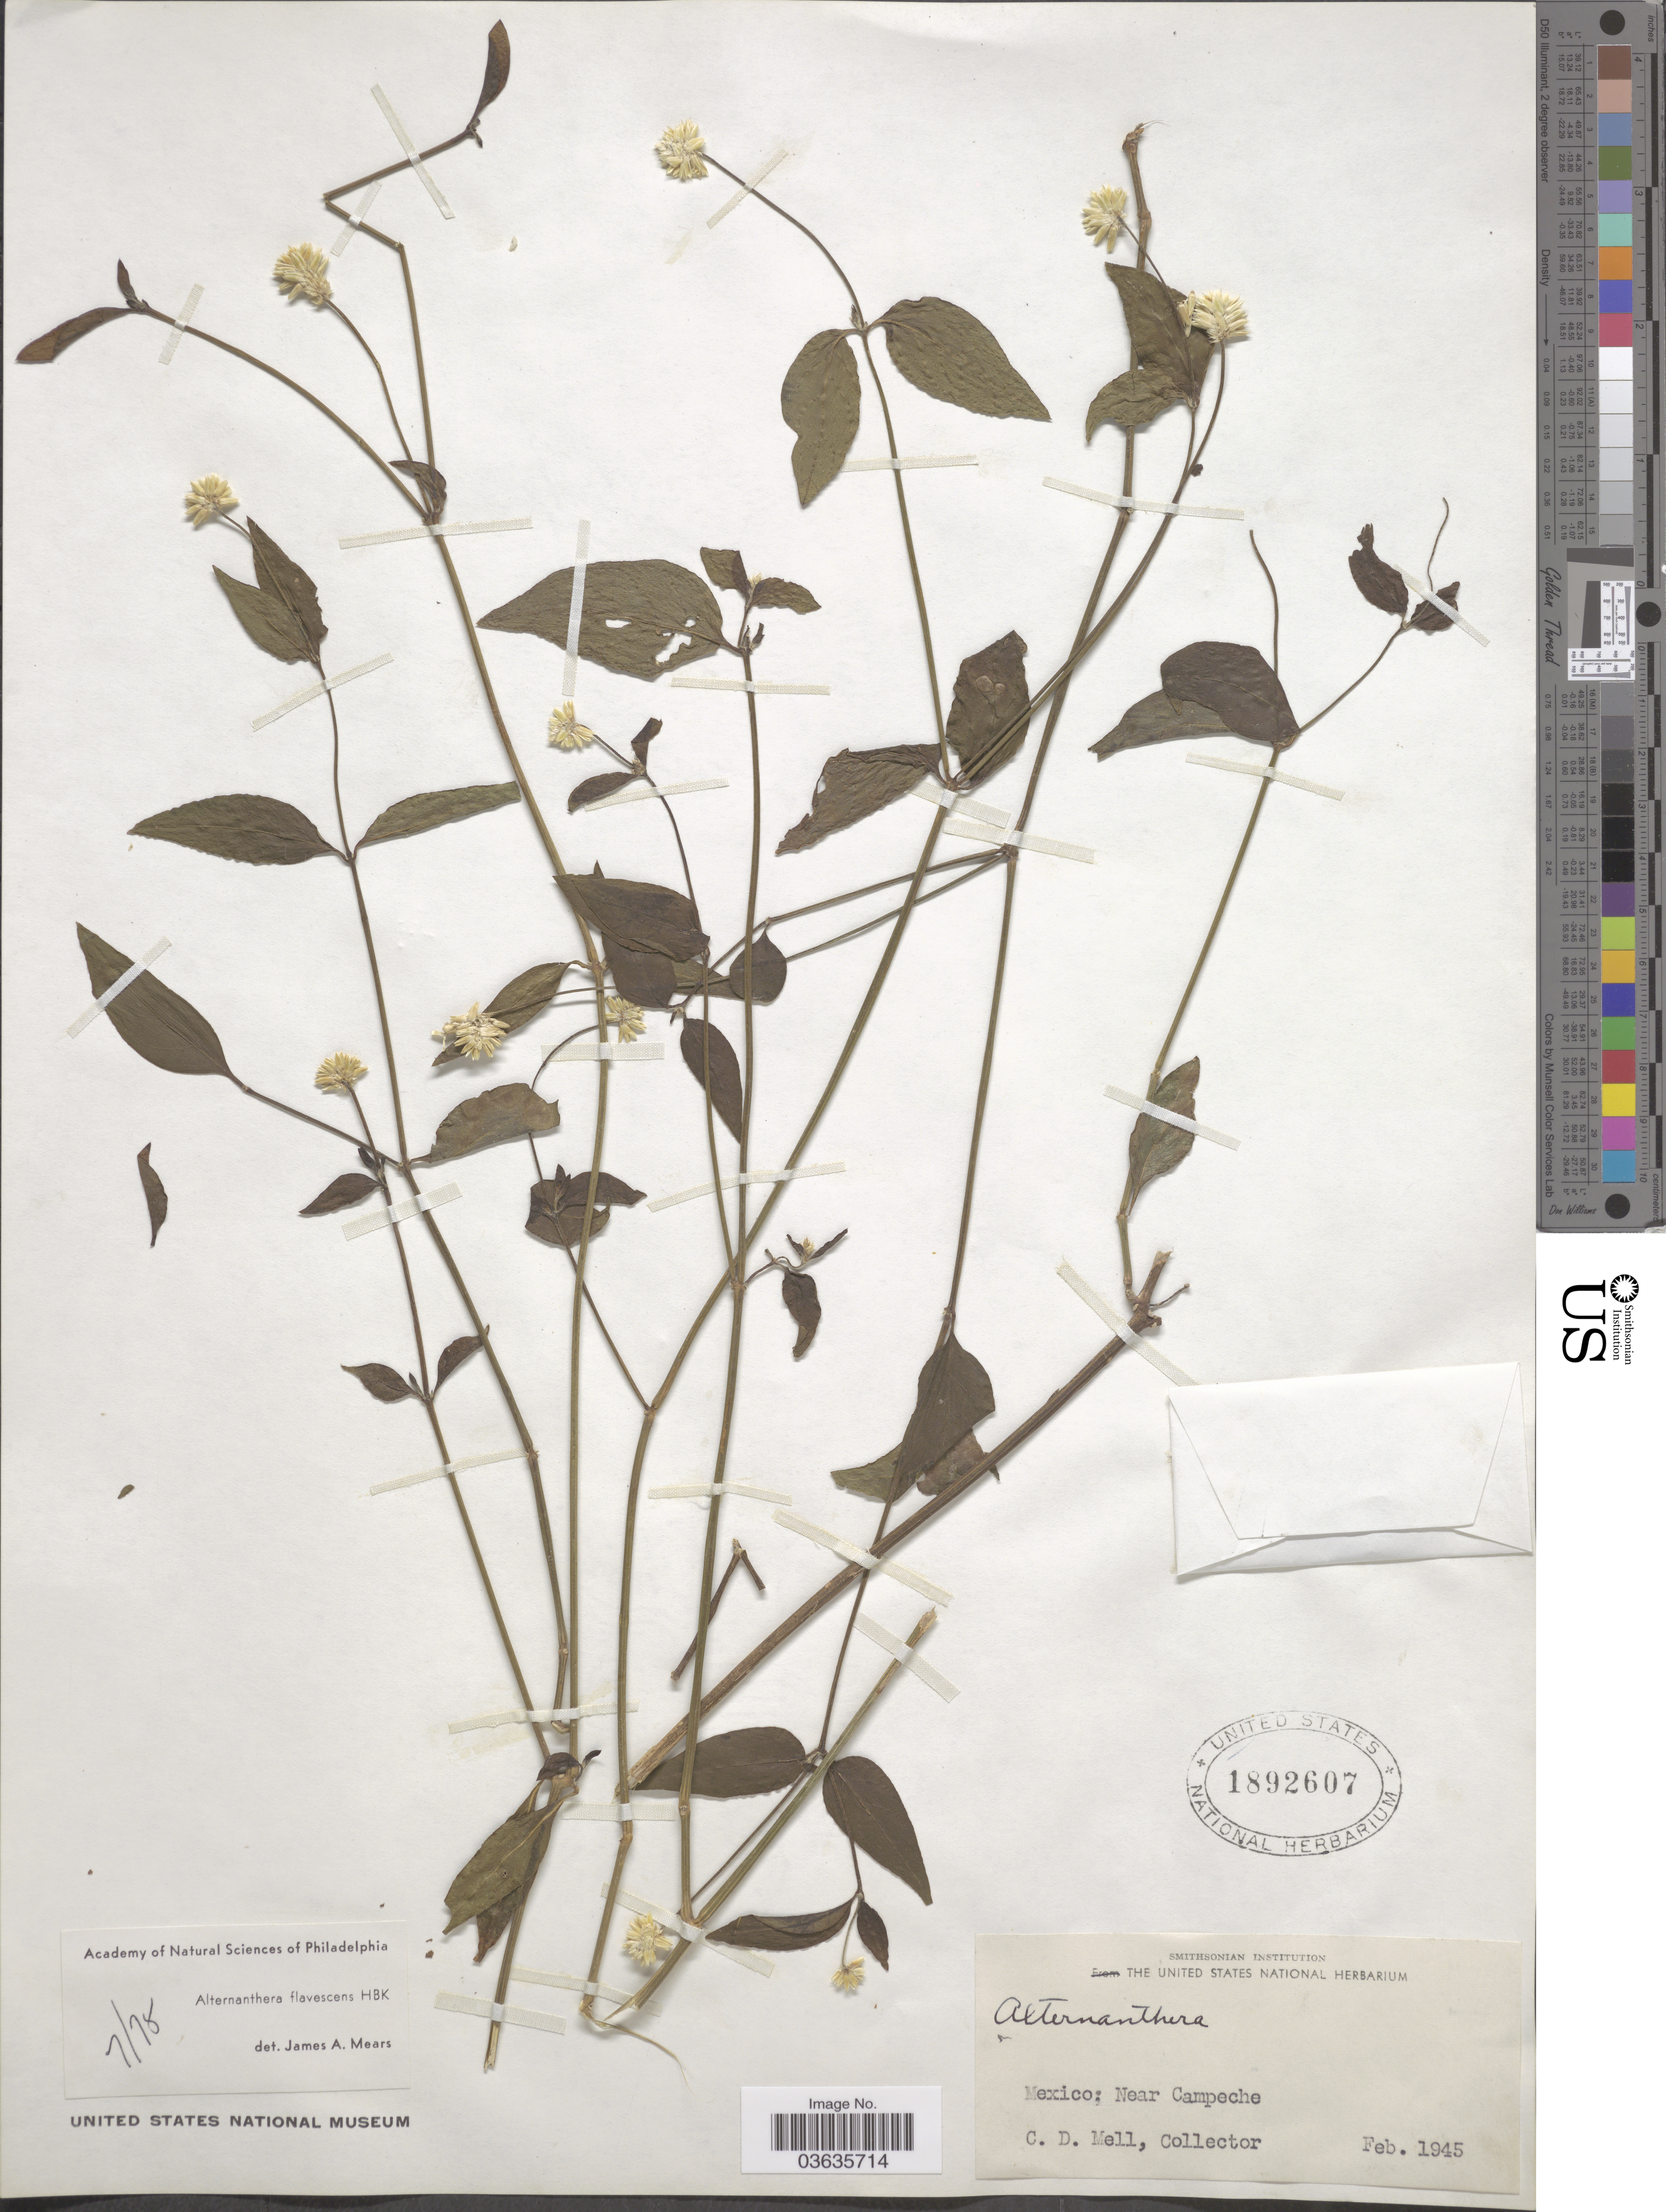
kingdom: Plantae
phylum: Tracheophyta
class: Magnoliopsida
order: Caryophyllales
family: Amaranthaceae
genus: Alternanthera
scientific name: Alternanthera flavescens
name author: Kunth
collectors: C. D. Mell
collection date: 1945-02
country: Mexico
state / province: Campeche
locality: Near Campeche.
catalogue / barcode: US 1892607